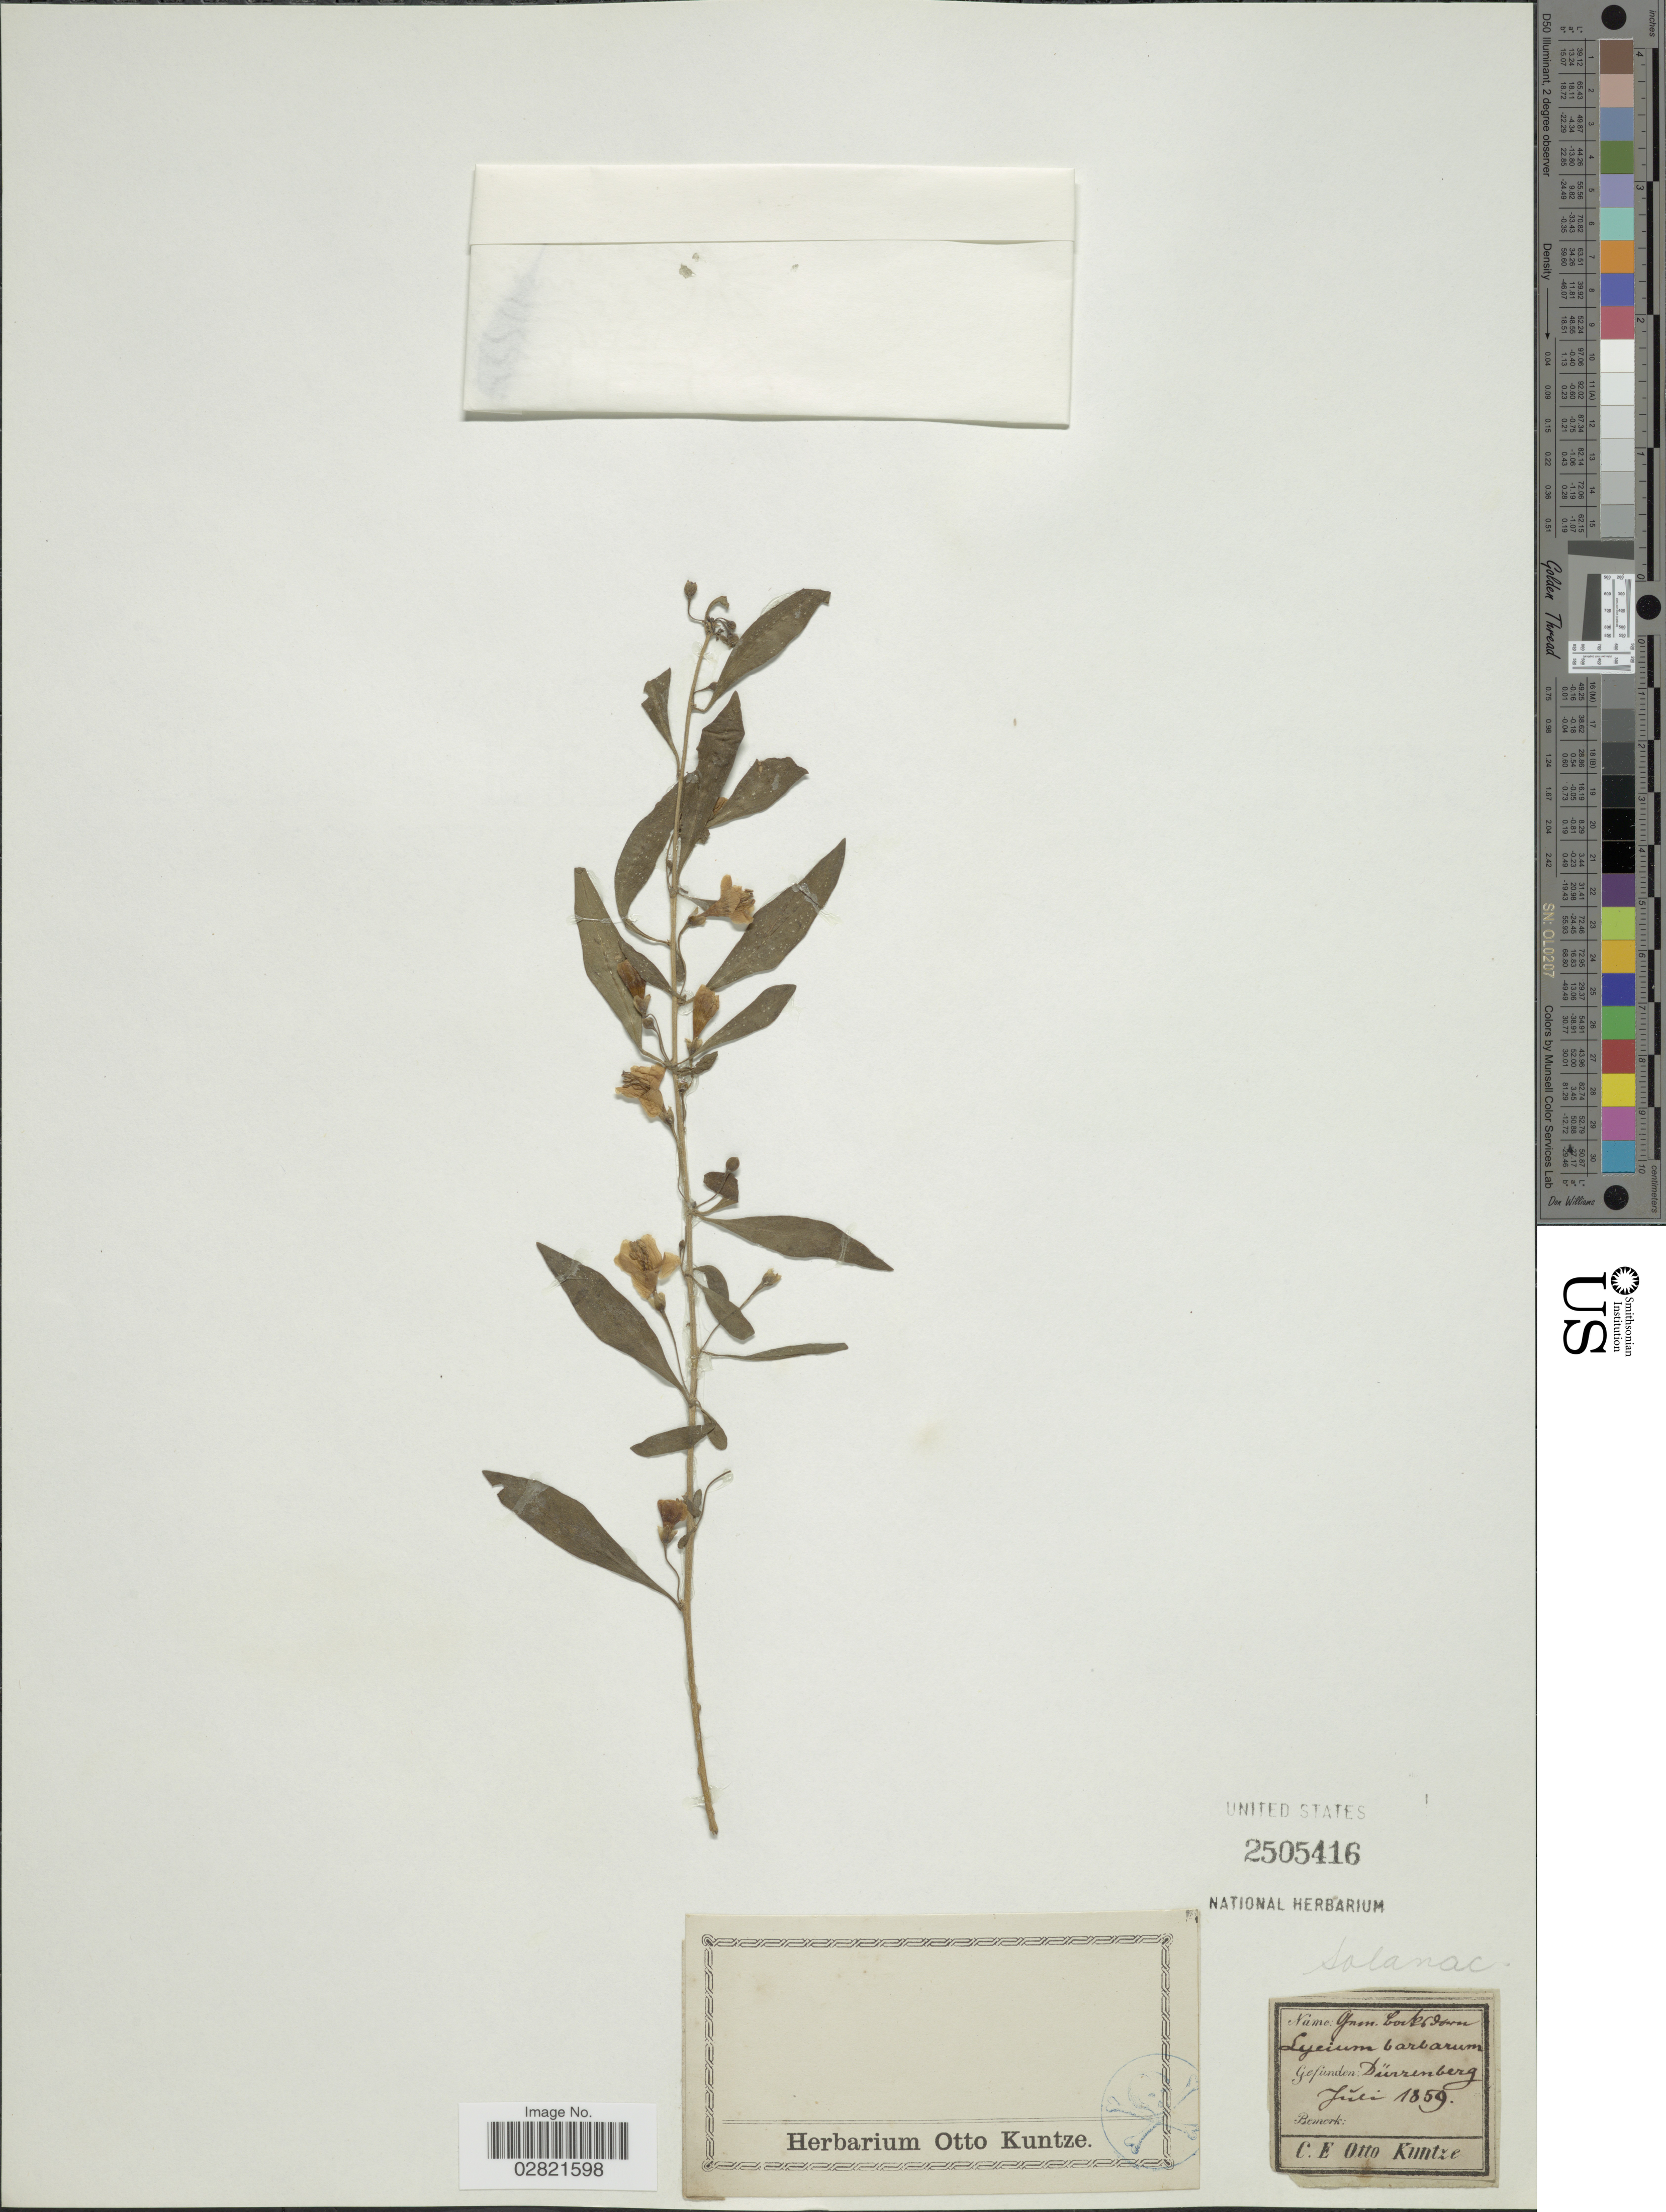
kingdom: Plantae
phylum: Tracheophyta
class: Magnoliopsida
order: Solanales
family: Solanaceae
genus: Lycium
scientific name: Lycium barbarum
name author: L.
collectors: C.E.O. Kuntze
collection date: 1859-07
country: Germany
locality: Dürrenberg.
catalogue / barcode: US 2505416